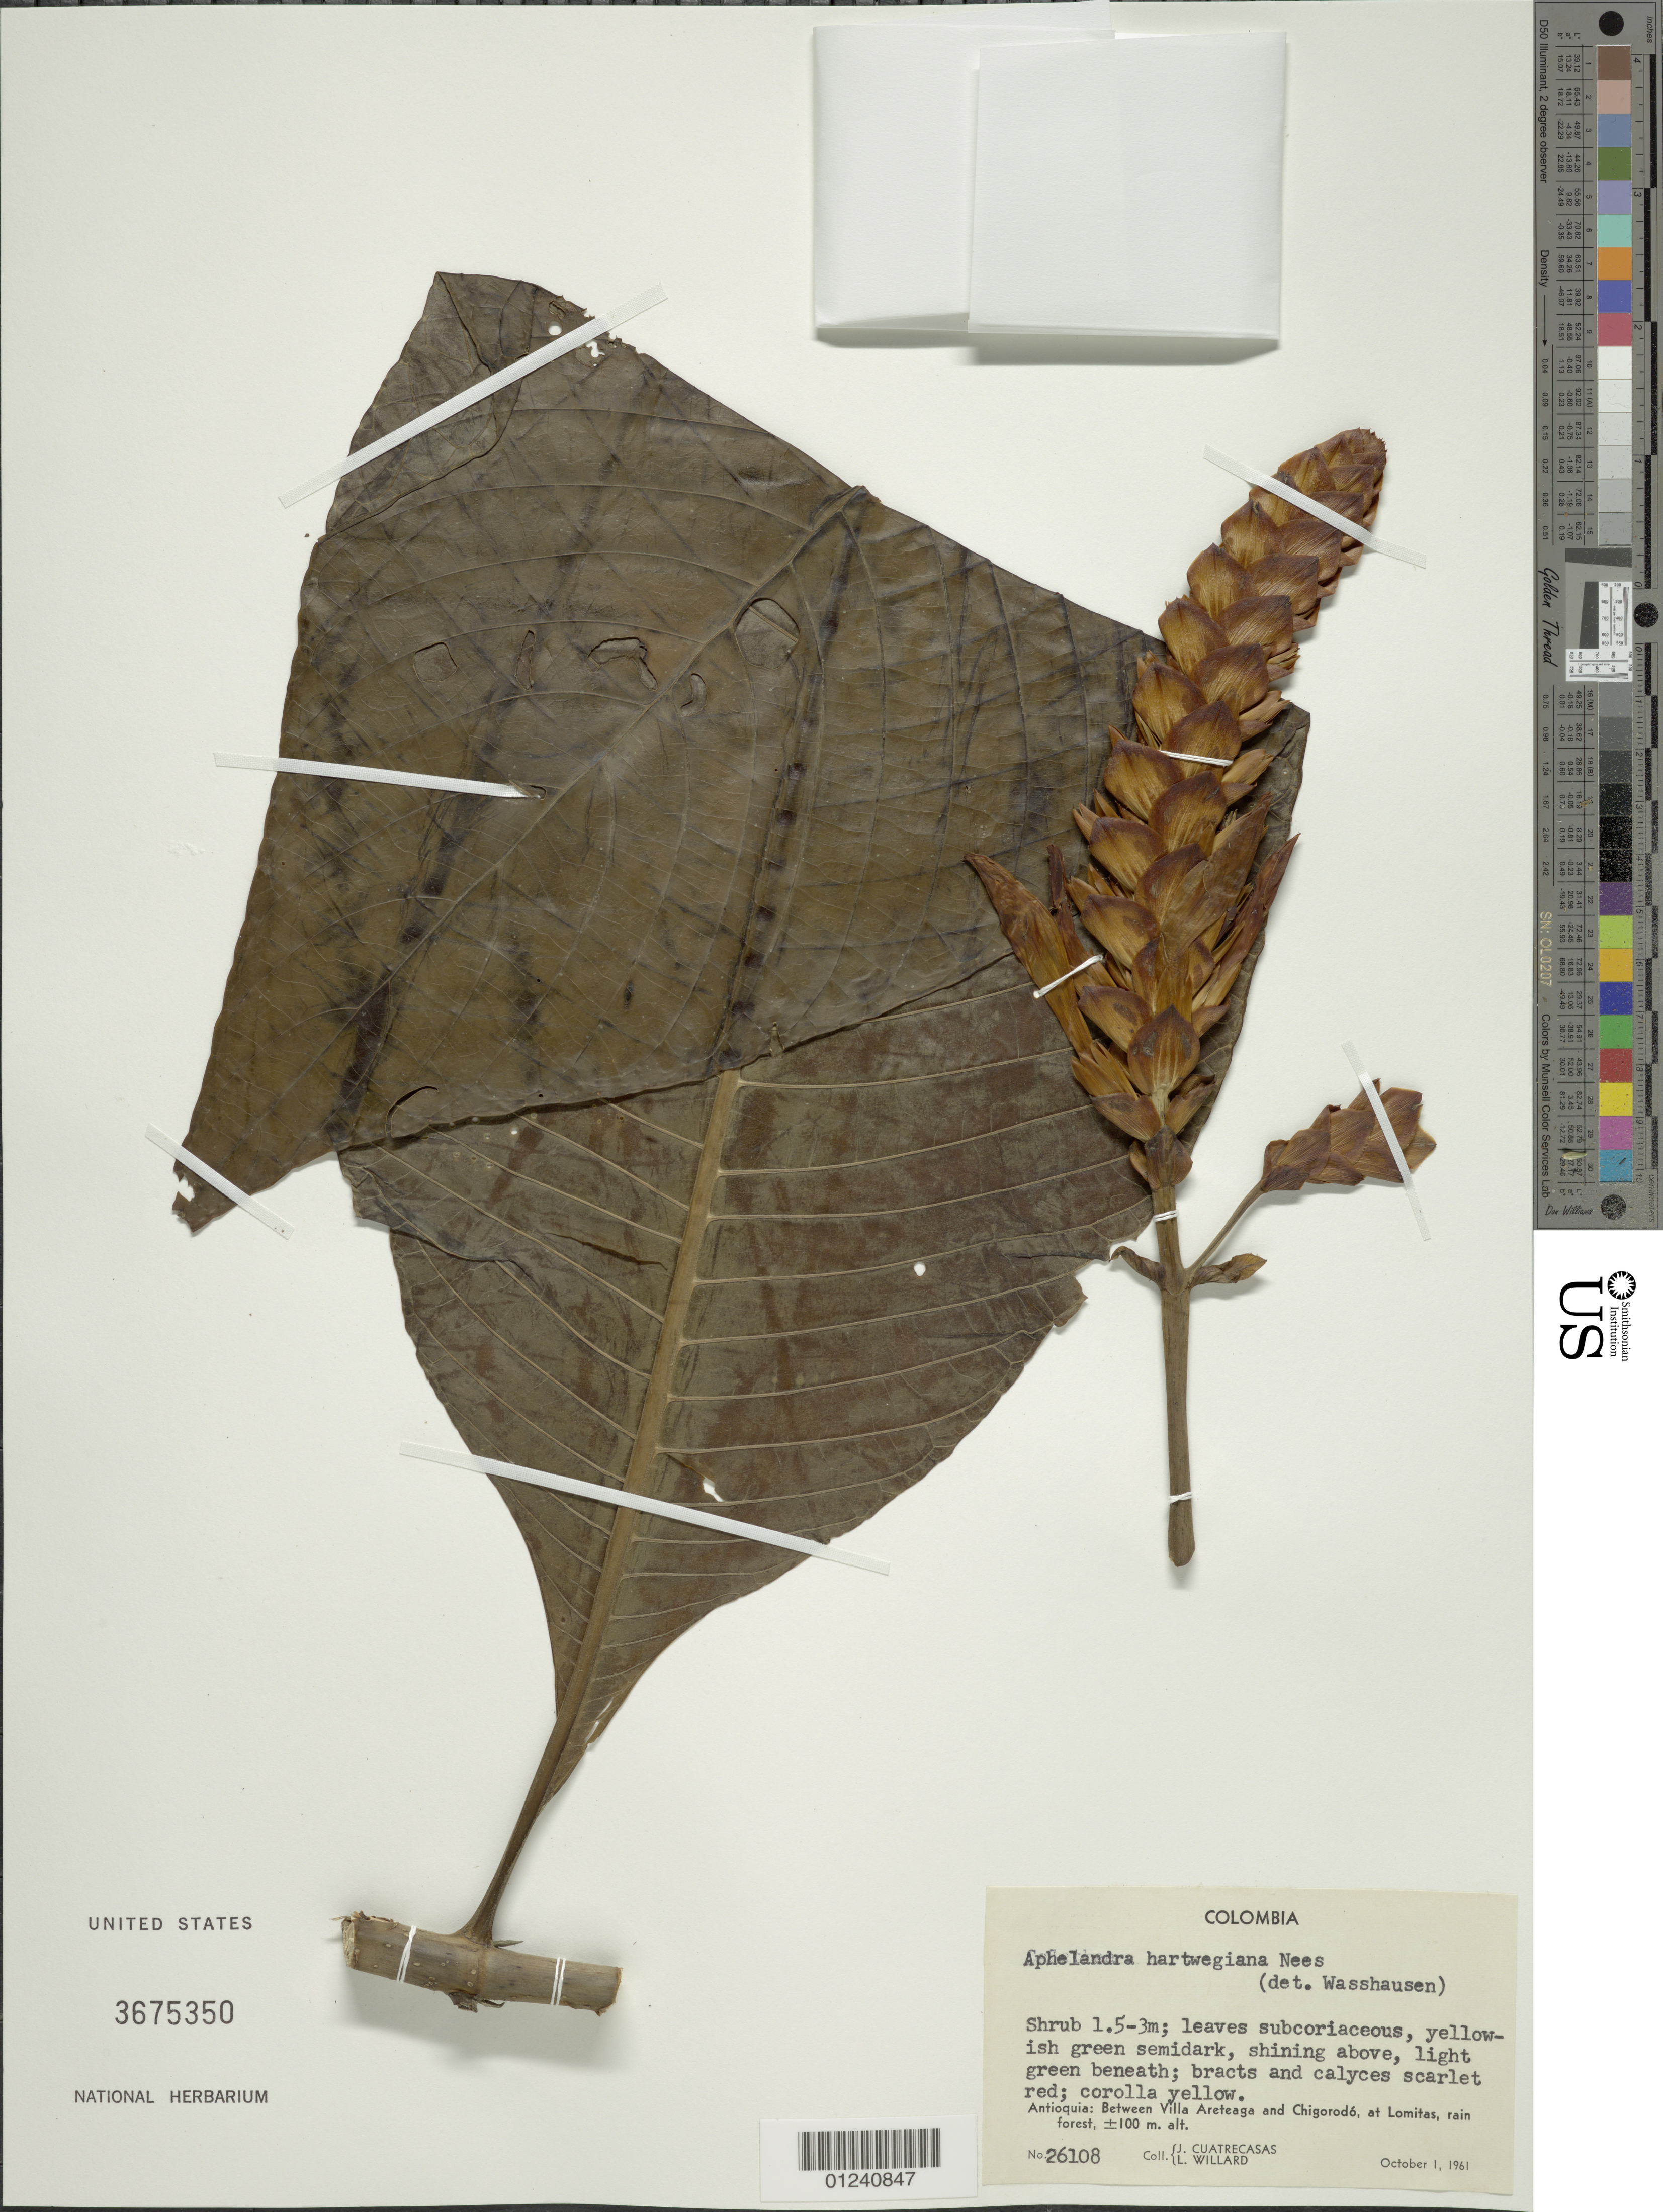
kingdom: Plantae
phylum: Tracheophyta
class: Magnoliopsida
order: Lamiales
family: Acanthaceae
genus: Aphelandra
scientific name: Aphelandra hartwegiana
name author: Nees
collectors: J. Cuatrecasas & L. Willard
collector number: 26108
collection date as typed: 1 Oct 1961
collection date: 1961-10-01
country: Colombia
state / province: Antioquia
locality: between Villa Arteaga and Chigorodó, at Lomitas, rain forest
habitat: rain forest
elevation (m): -100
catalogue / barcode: US 3675350